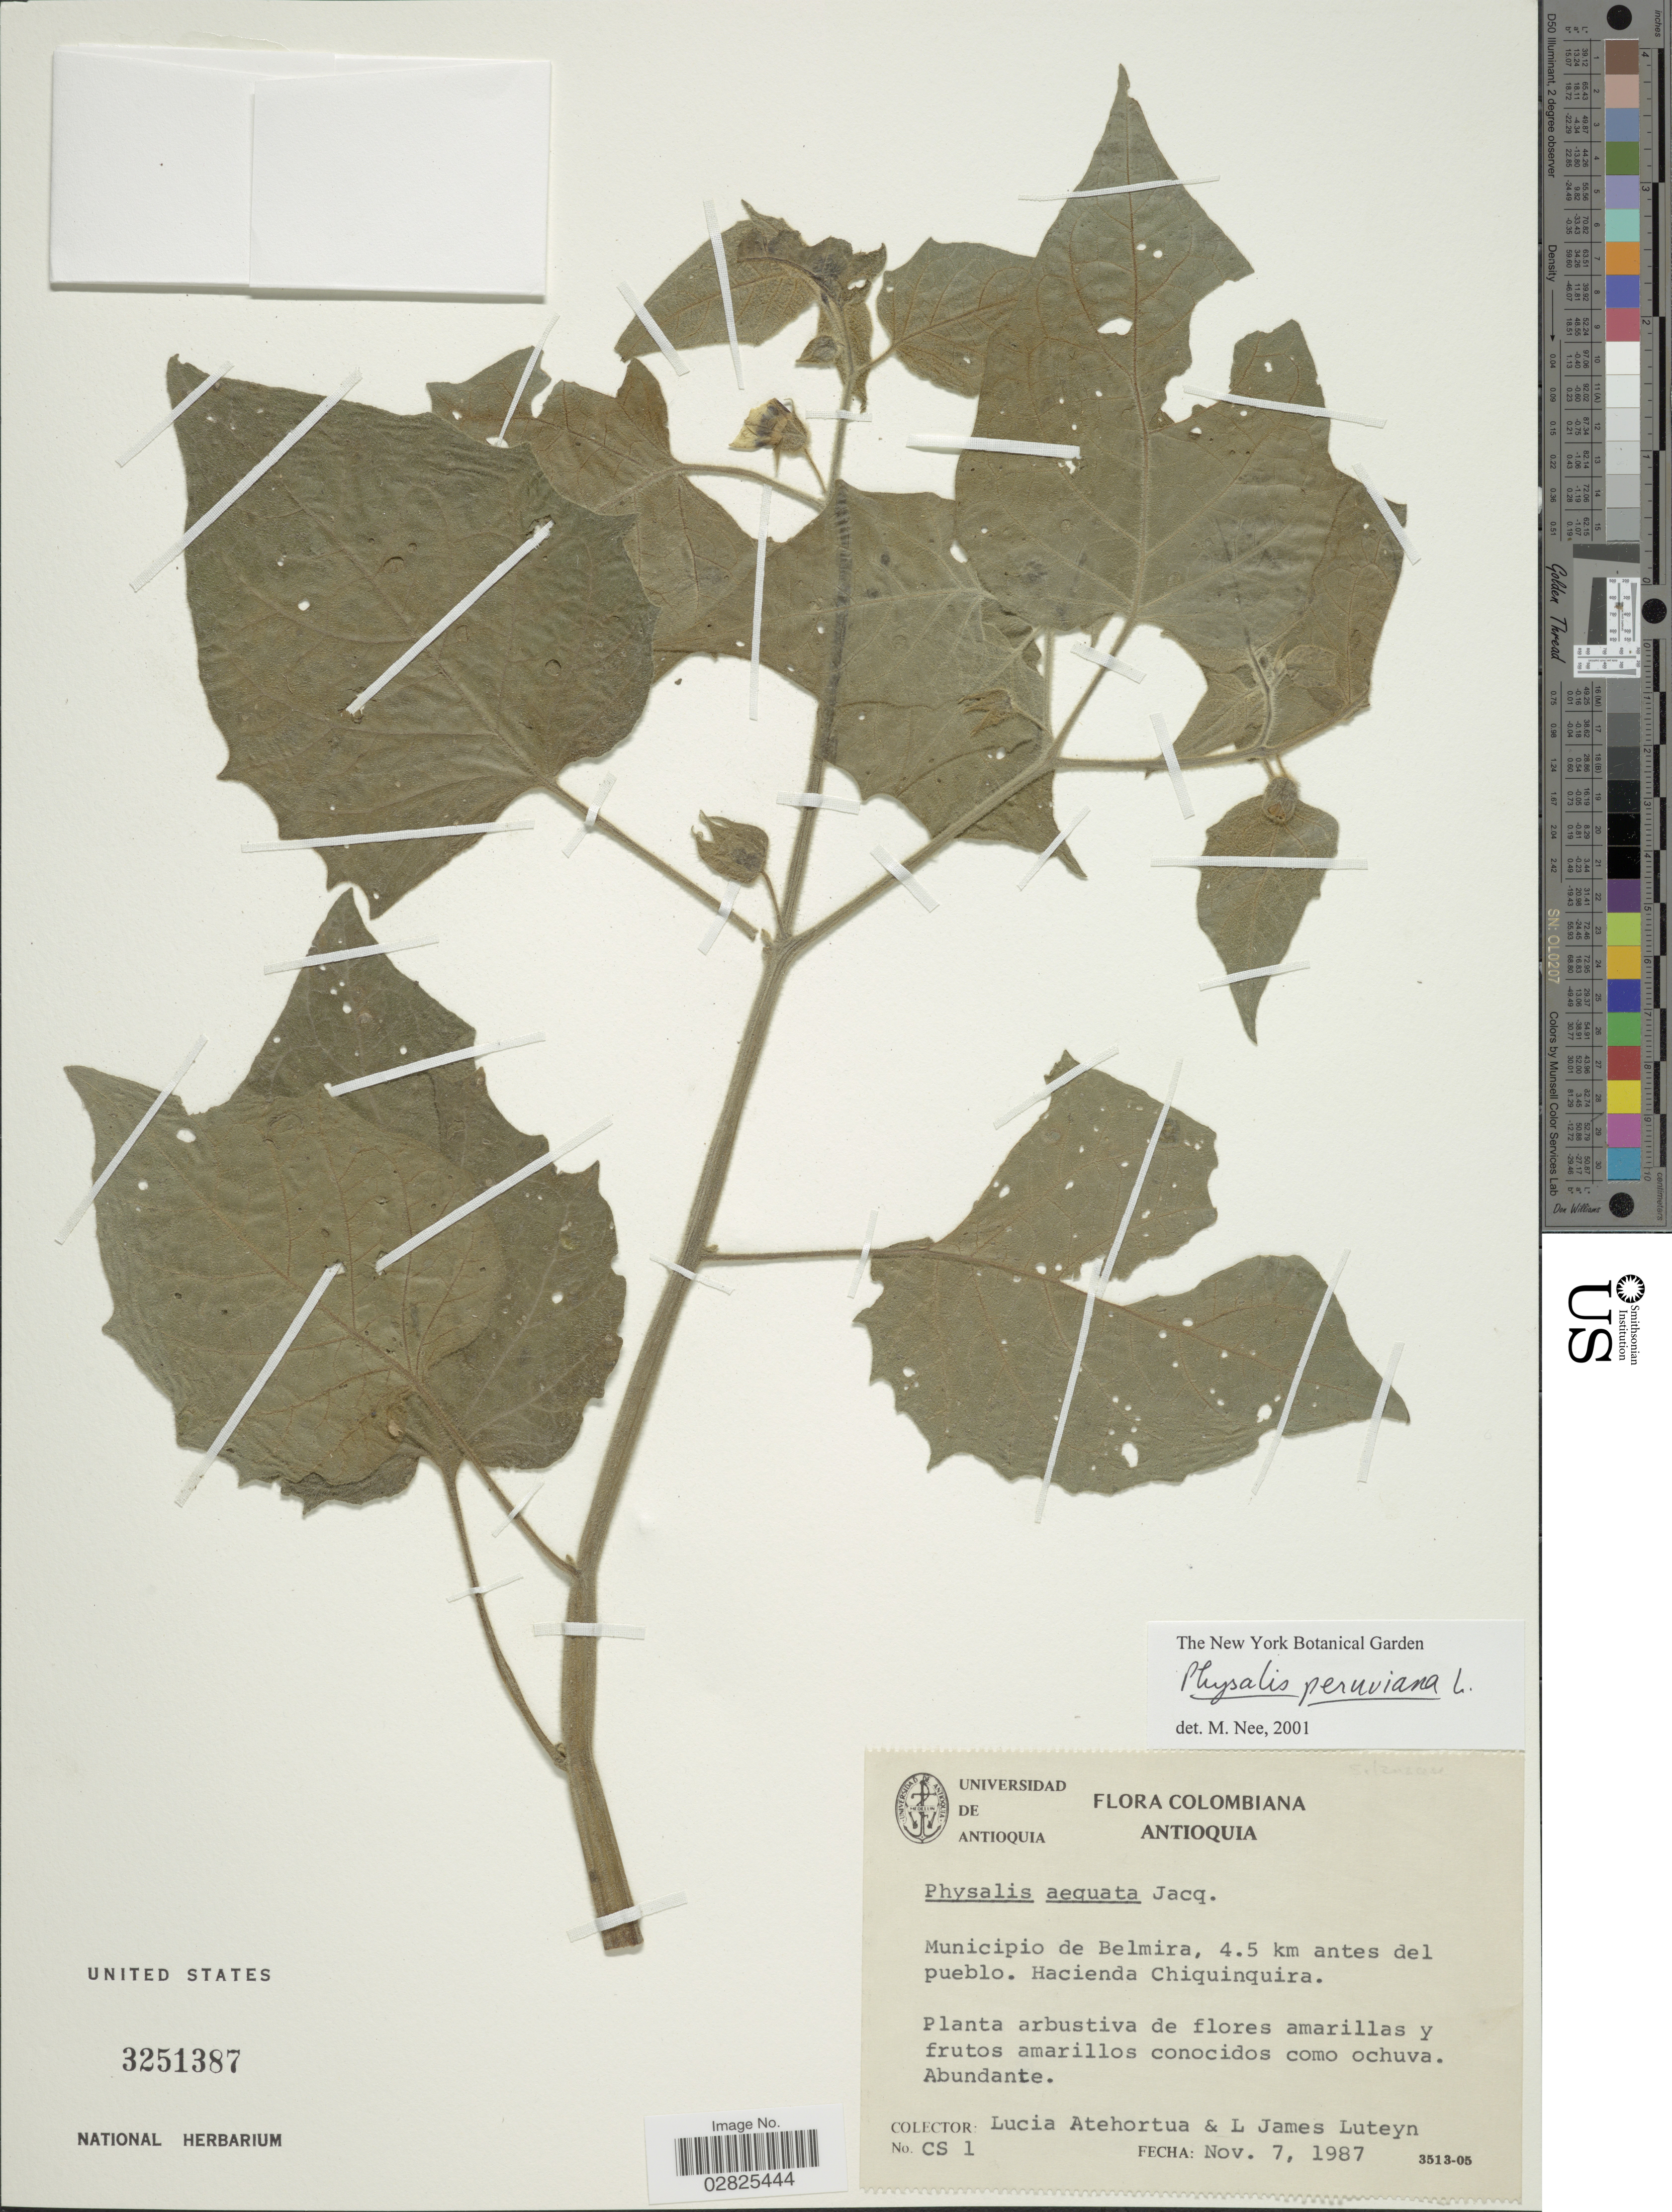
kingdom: Plantae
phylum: Tracheophyta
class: Magnoliopsida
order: Solanales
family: Solanaceae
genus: Physalis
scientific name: Physalis peruviana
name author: L.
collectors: L. Atehortúa & J. L. Luteyn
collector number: CS1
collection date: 1987-11-07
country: Colombia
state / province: Antioquia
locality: Municipio de Belmira, 4.5 km antes del pueblo. Hacienda Chiquinquira.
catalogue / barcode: US 3251387